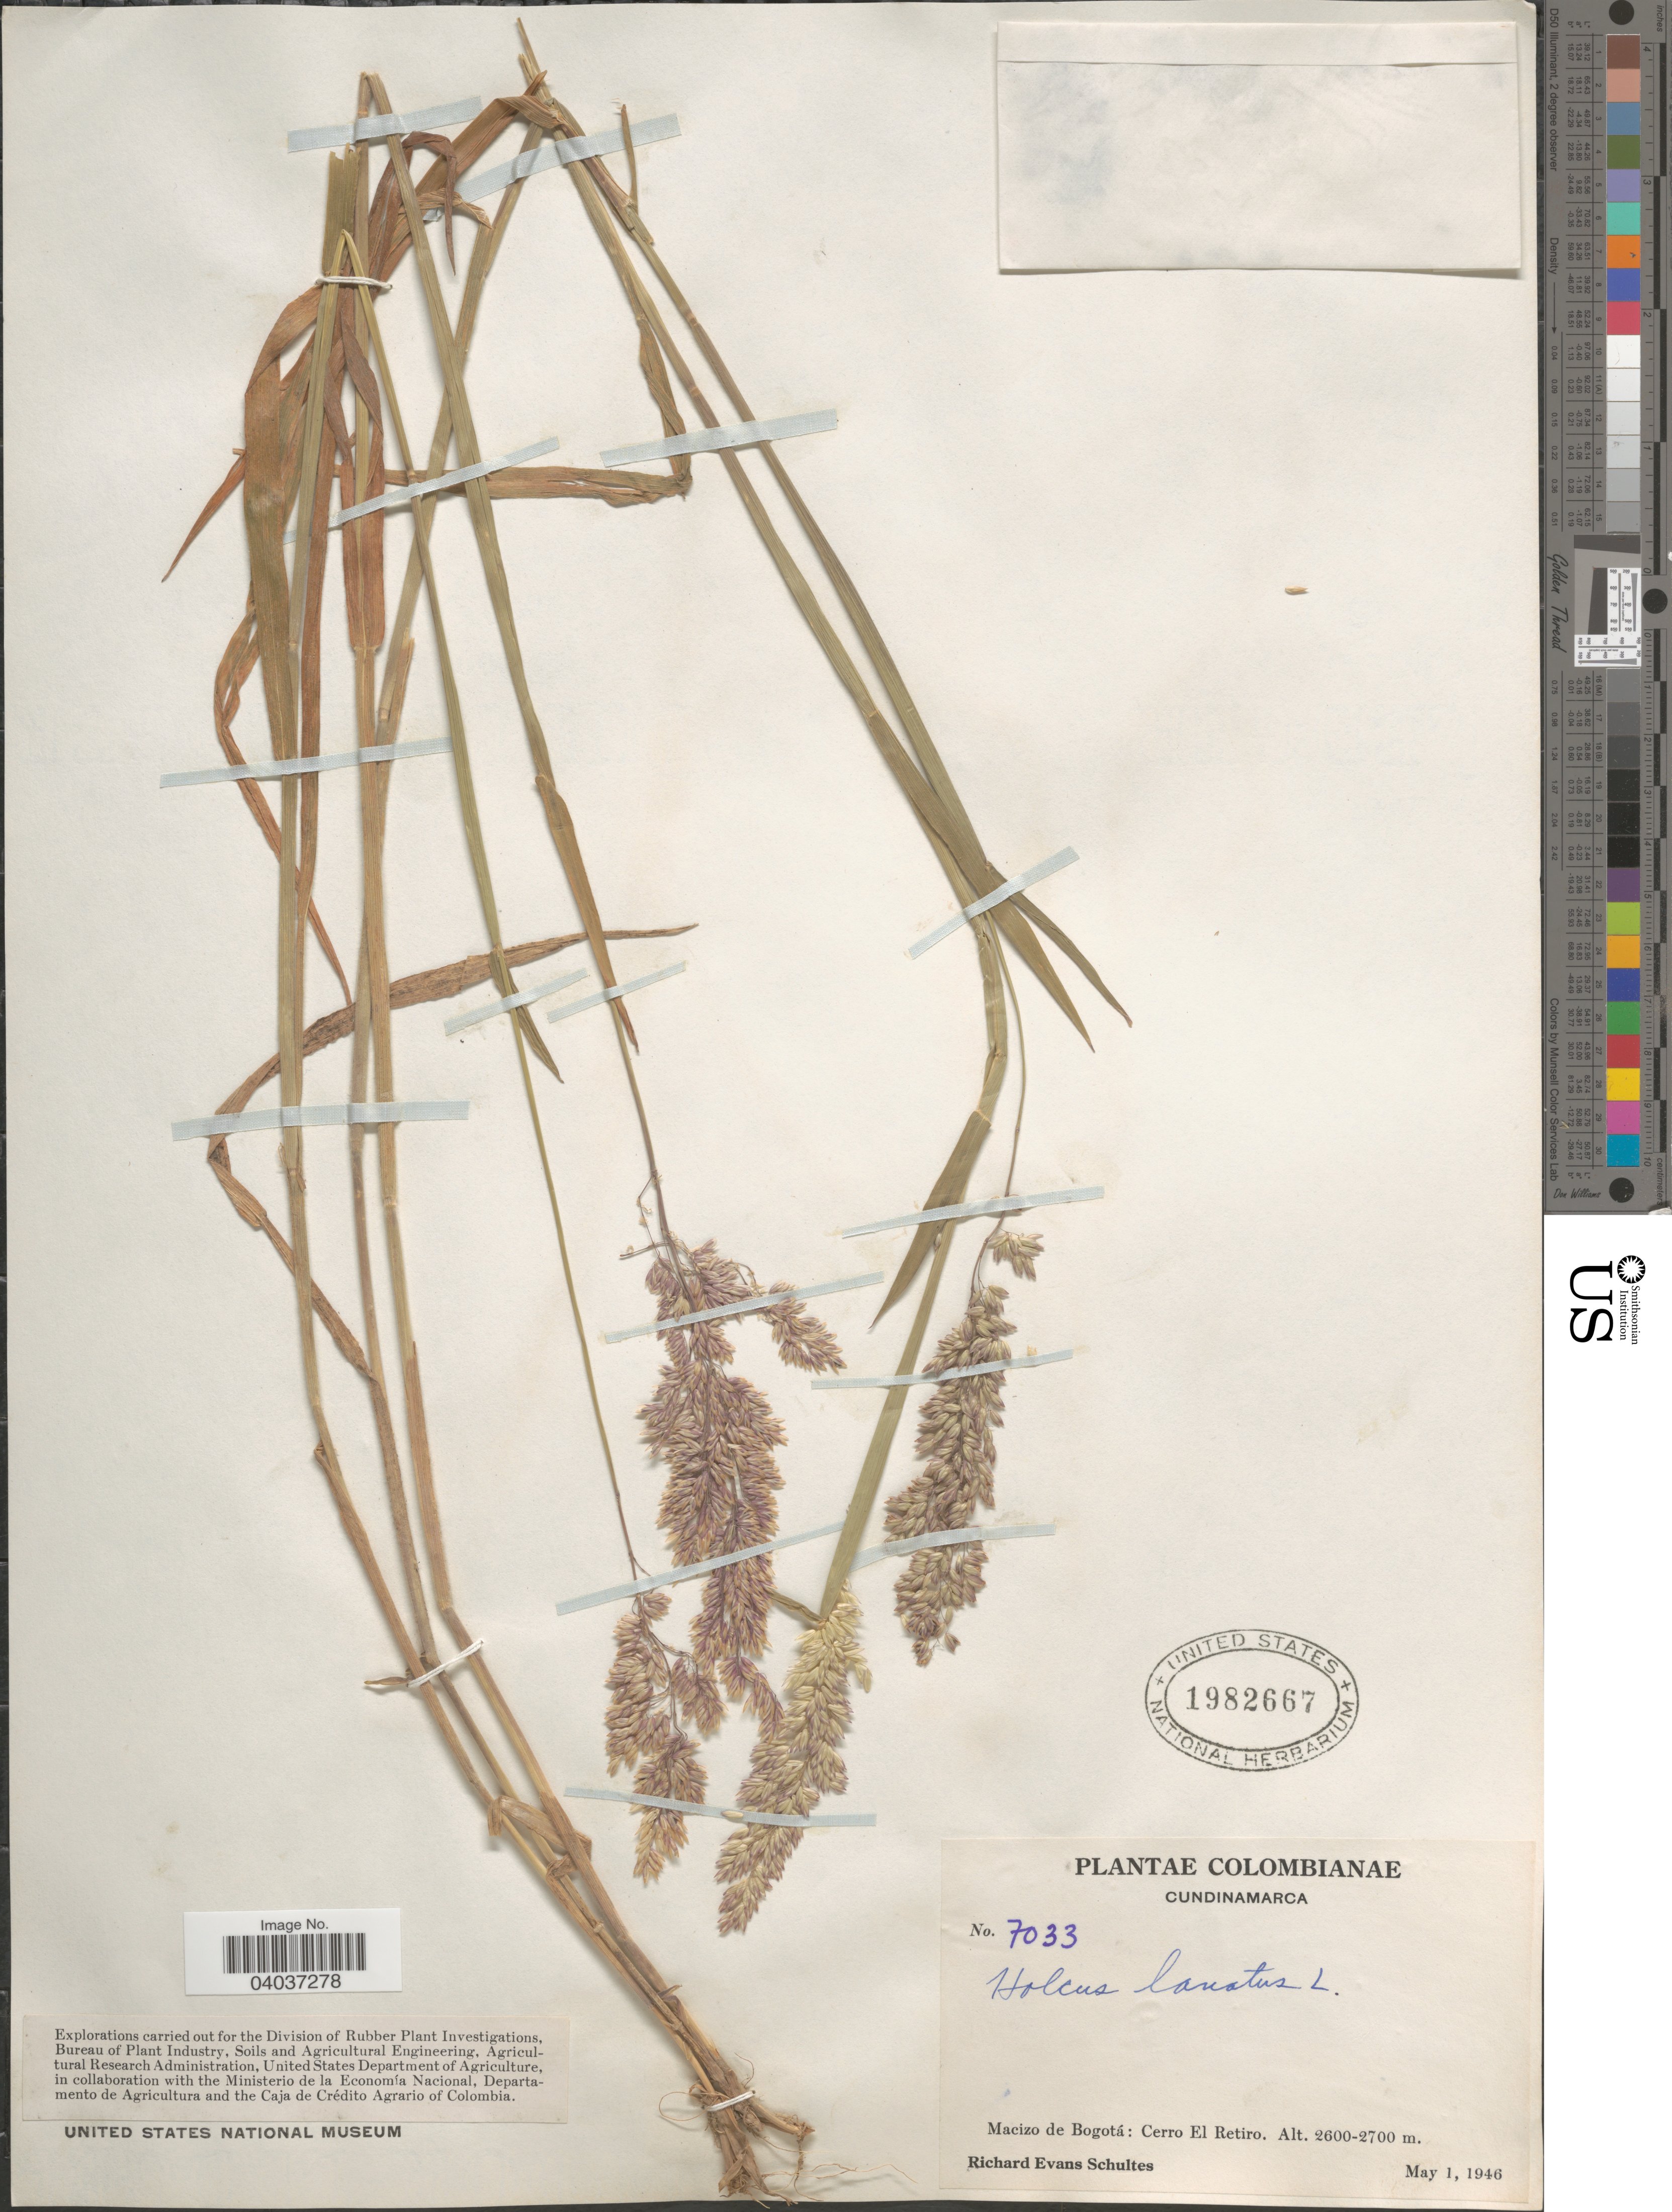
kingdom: Plantae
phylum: Tracheophyta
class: Liliopsida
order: Poales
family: Poaceae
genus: Holcus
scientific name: Holcus lanatus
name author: L.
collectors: R. E. Schultes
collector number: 7033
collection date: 1946-05-01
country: Colombia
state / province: Cundinamarca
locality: Macizo de Bogotá: Cerro El Retiro.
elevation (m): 2600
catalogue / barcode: US 1982667